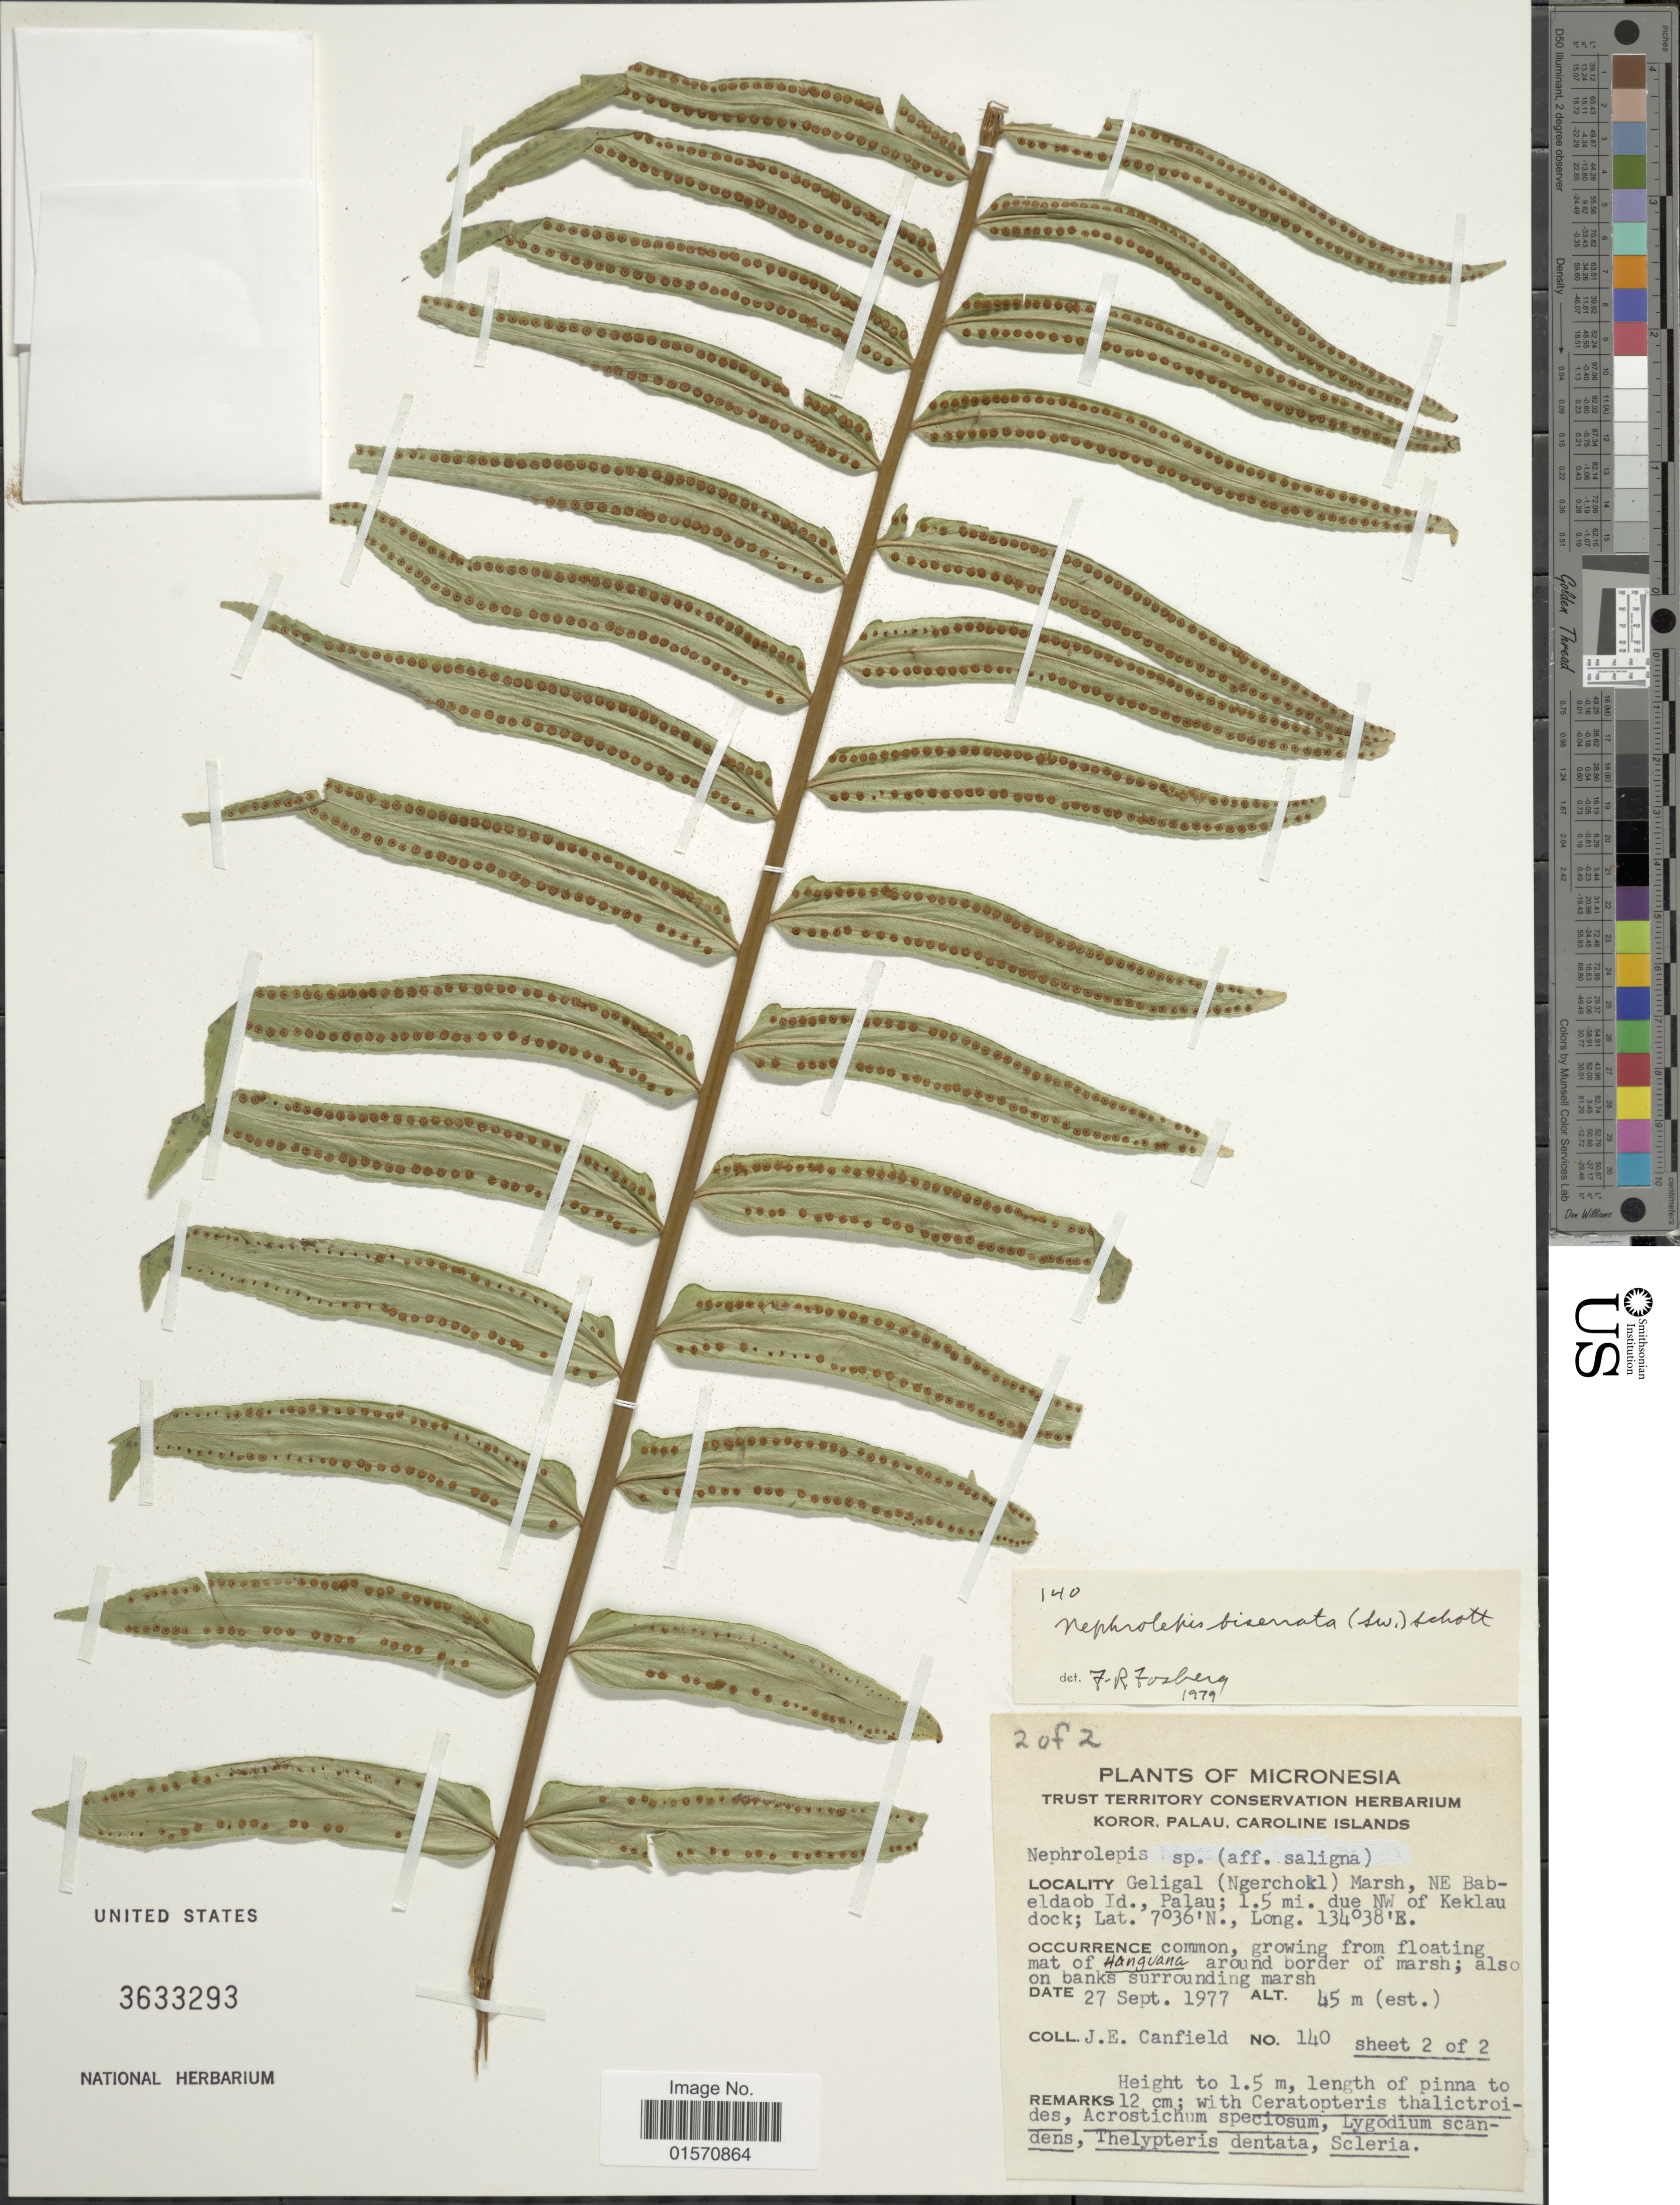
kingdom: Plantae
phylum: Tracheophyta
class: Polypodiopsida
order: Polypodiales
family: Nephrolepidaceae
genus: Nephrolepis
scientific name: Nephrolepis biserrata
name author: (Sw.) Schott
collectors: J. E. Canfield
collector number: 140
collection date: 1977-09-27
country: Palau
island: Babeldaob [Babelthuap]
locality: Geligal (Ngerchokl) Marsh, NE Babeldaob Id., Palau; 1.5 mi. due NW of Keklau dock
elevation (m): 45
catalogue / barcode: US 3633293